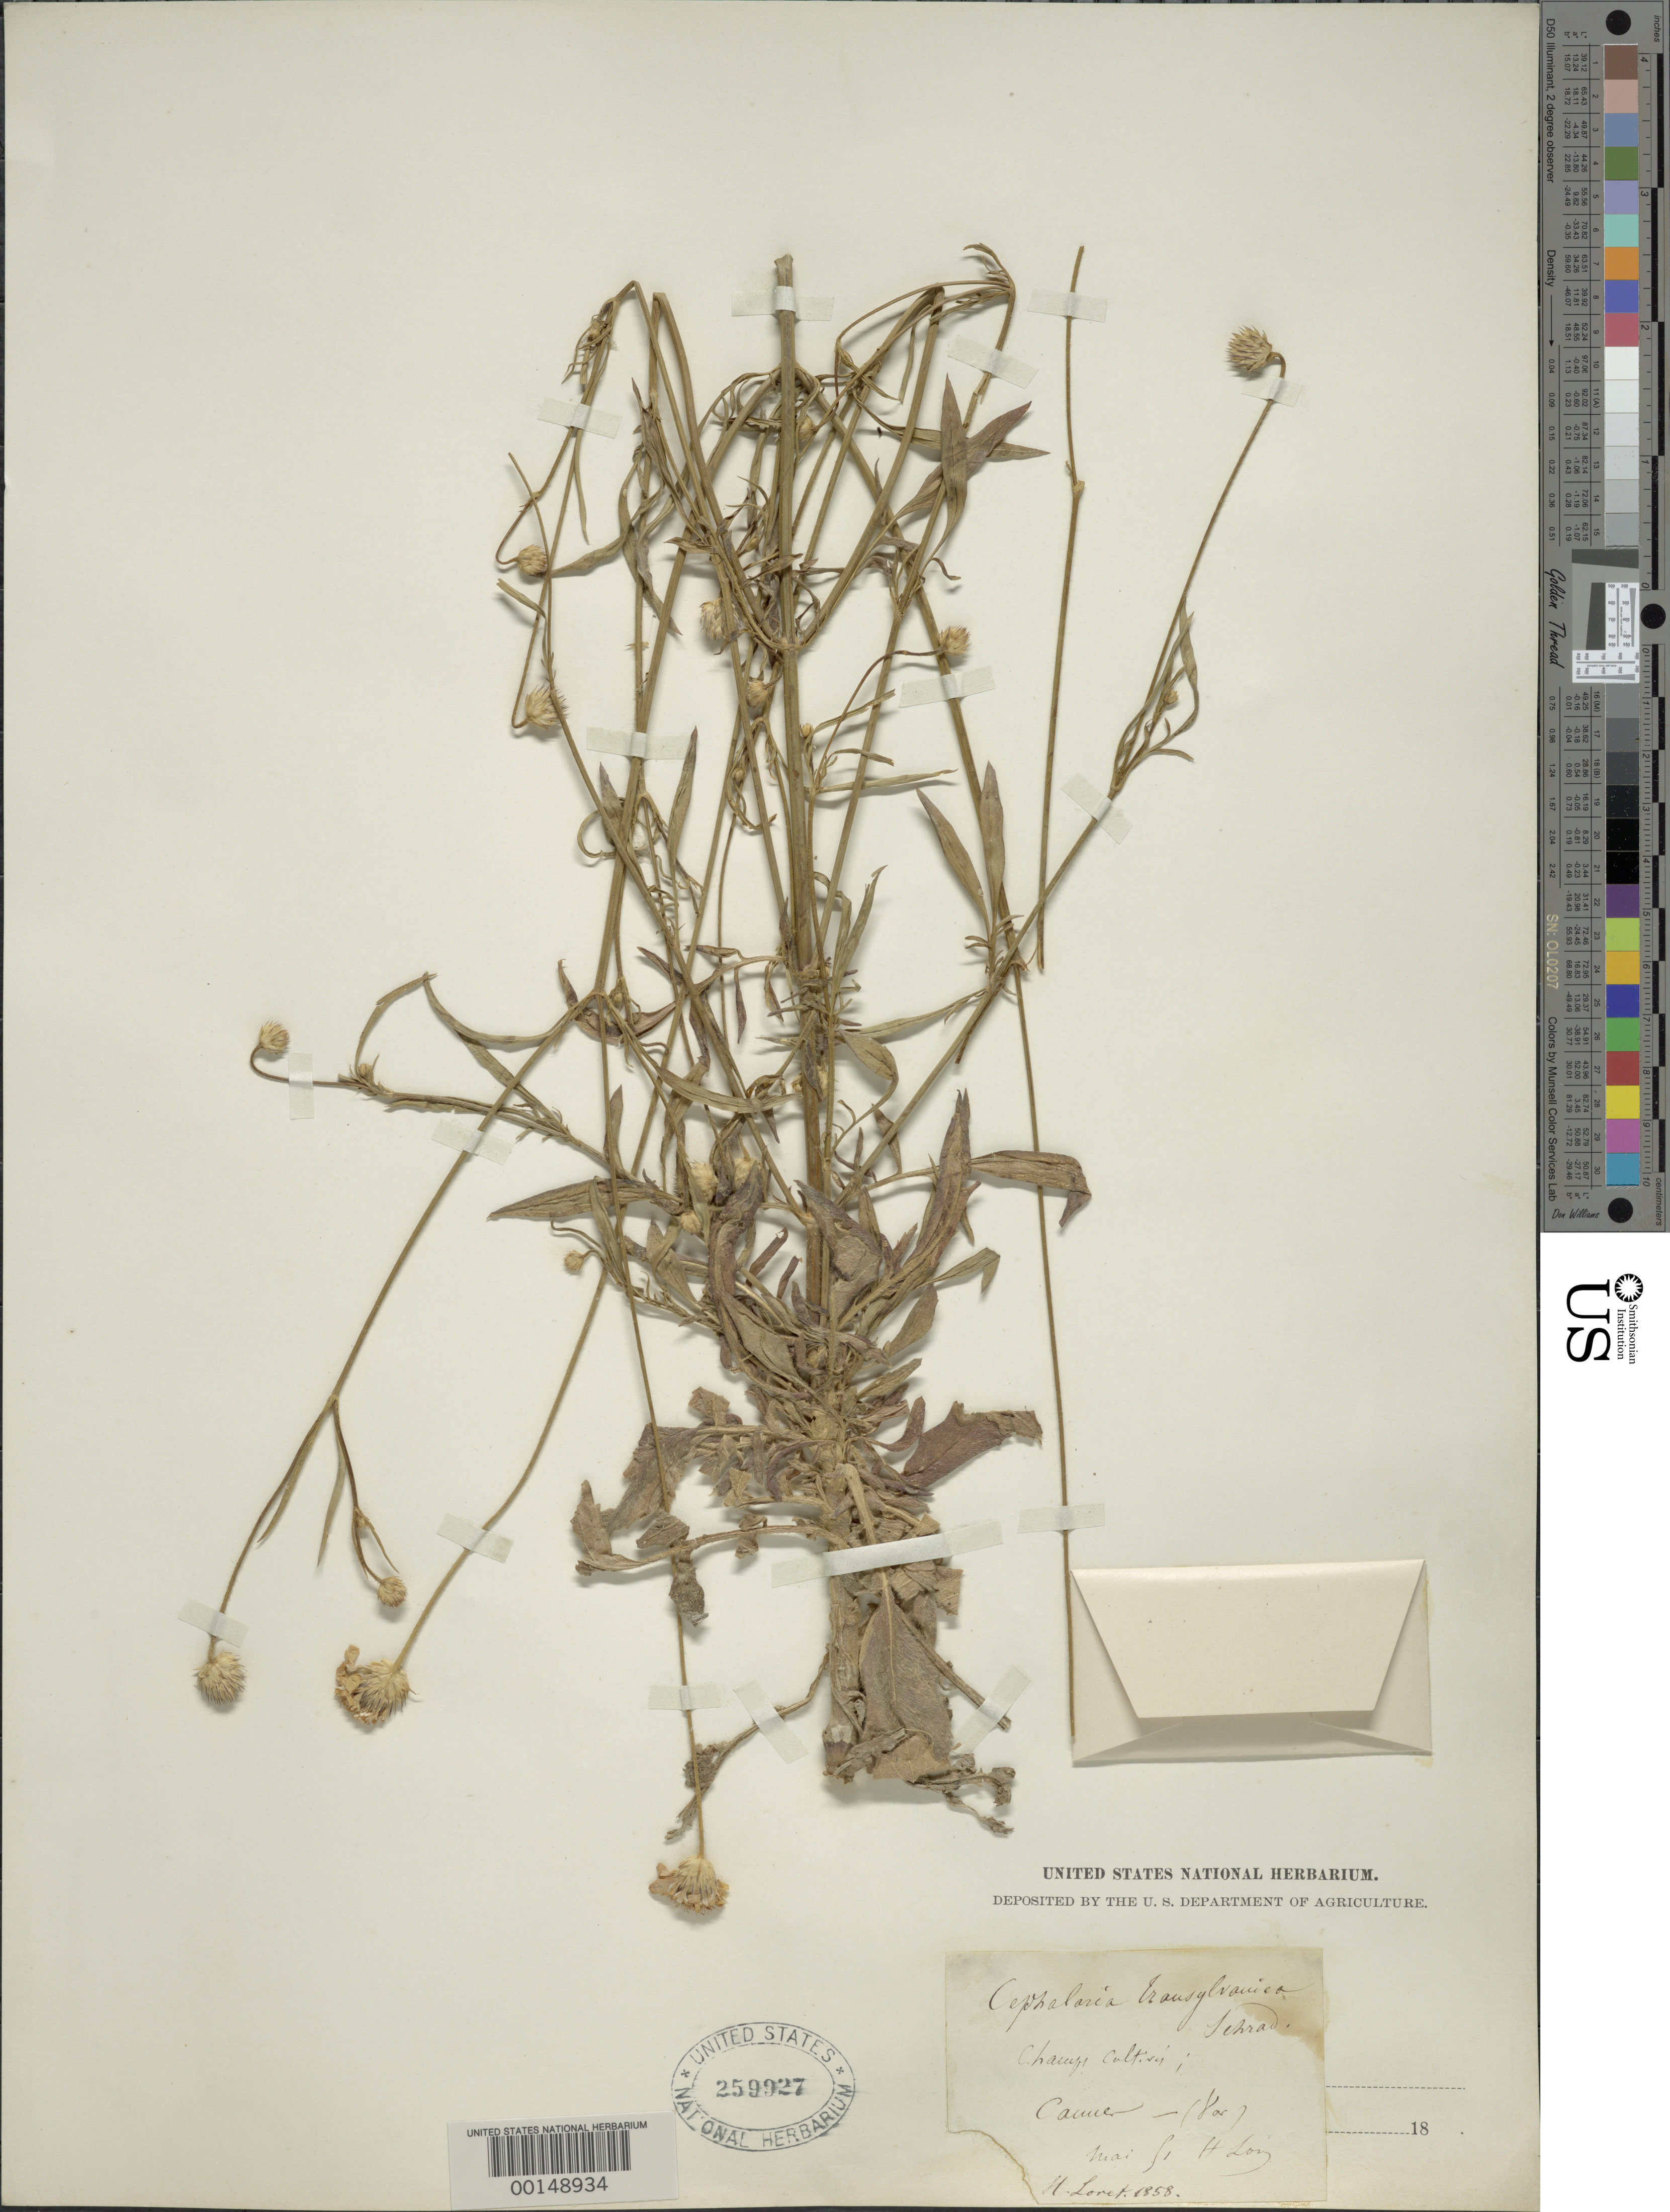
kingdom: Plantae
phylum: Tracheophyta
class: Magnoliopsida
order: Dipsacales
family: Caprifoliaceae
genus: Cephalaria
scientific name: Cephalaria transylvanica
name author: (L.) Roem. & Schult.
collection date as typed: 18 May 1858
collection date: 1858-05-18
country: France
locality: St. Loret, Cauner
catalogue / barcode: US 259927